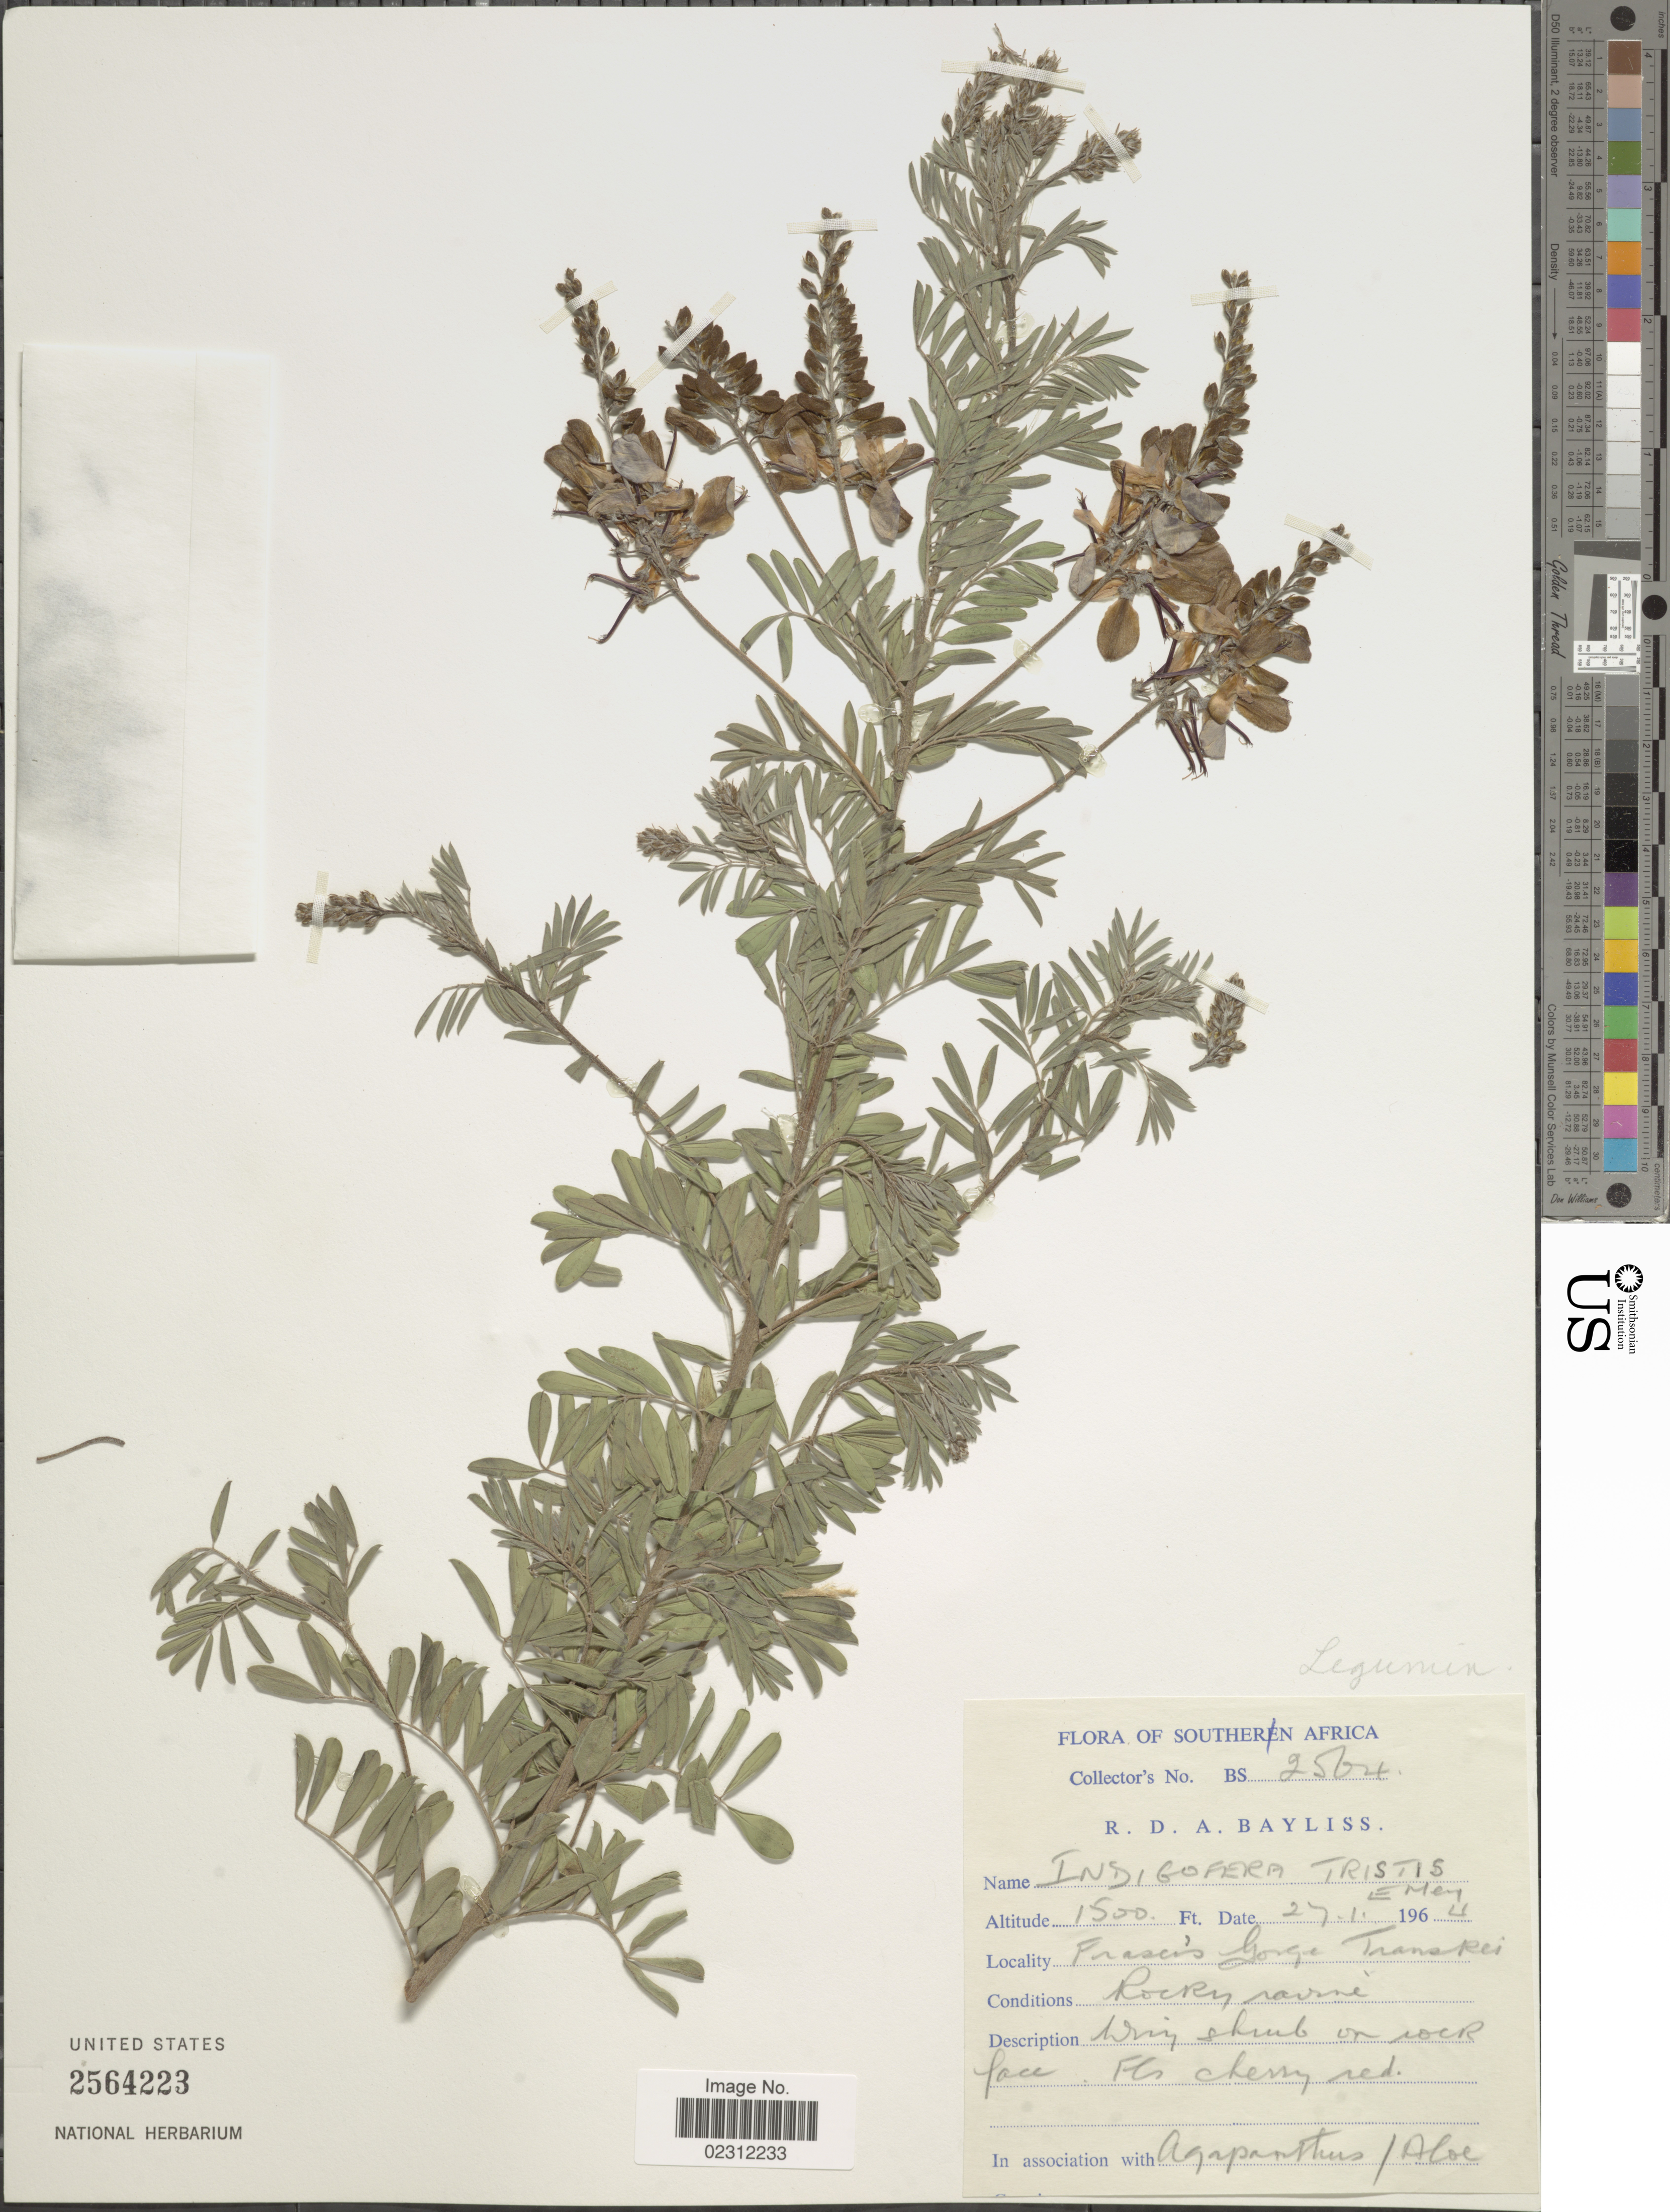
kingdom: Plantae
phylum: Tracheophyta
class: Magnoliopsida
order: Fabales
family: Fabaceae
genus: Indigofera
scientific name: Indigofera tristis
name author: E. Mey.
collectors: R. Bayliss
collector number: BS 2564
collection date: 1964-01-27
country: South Africa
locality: Fraser's Gorge Transkei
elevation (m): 457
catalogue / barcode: US 2564223